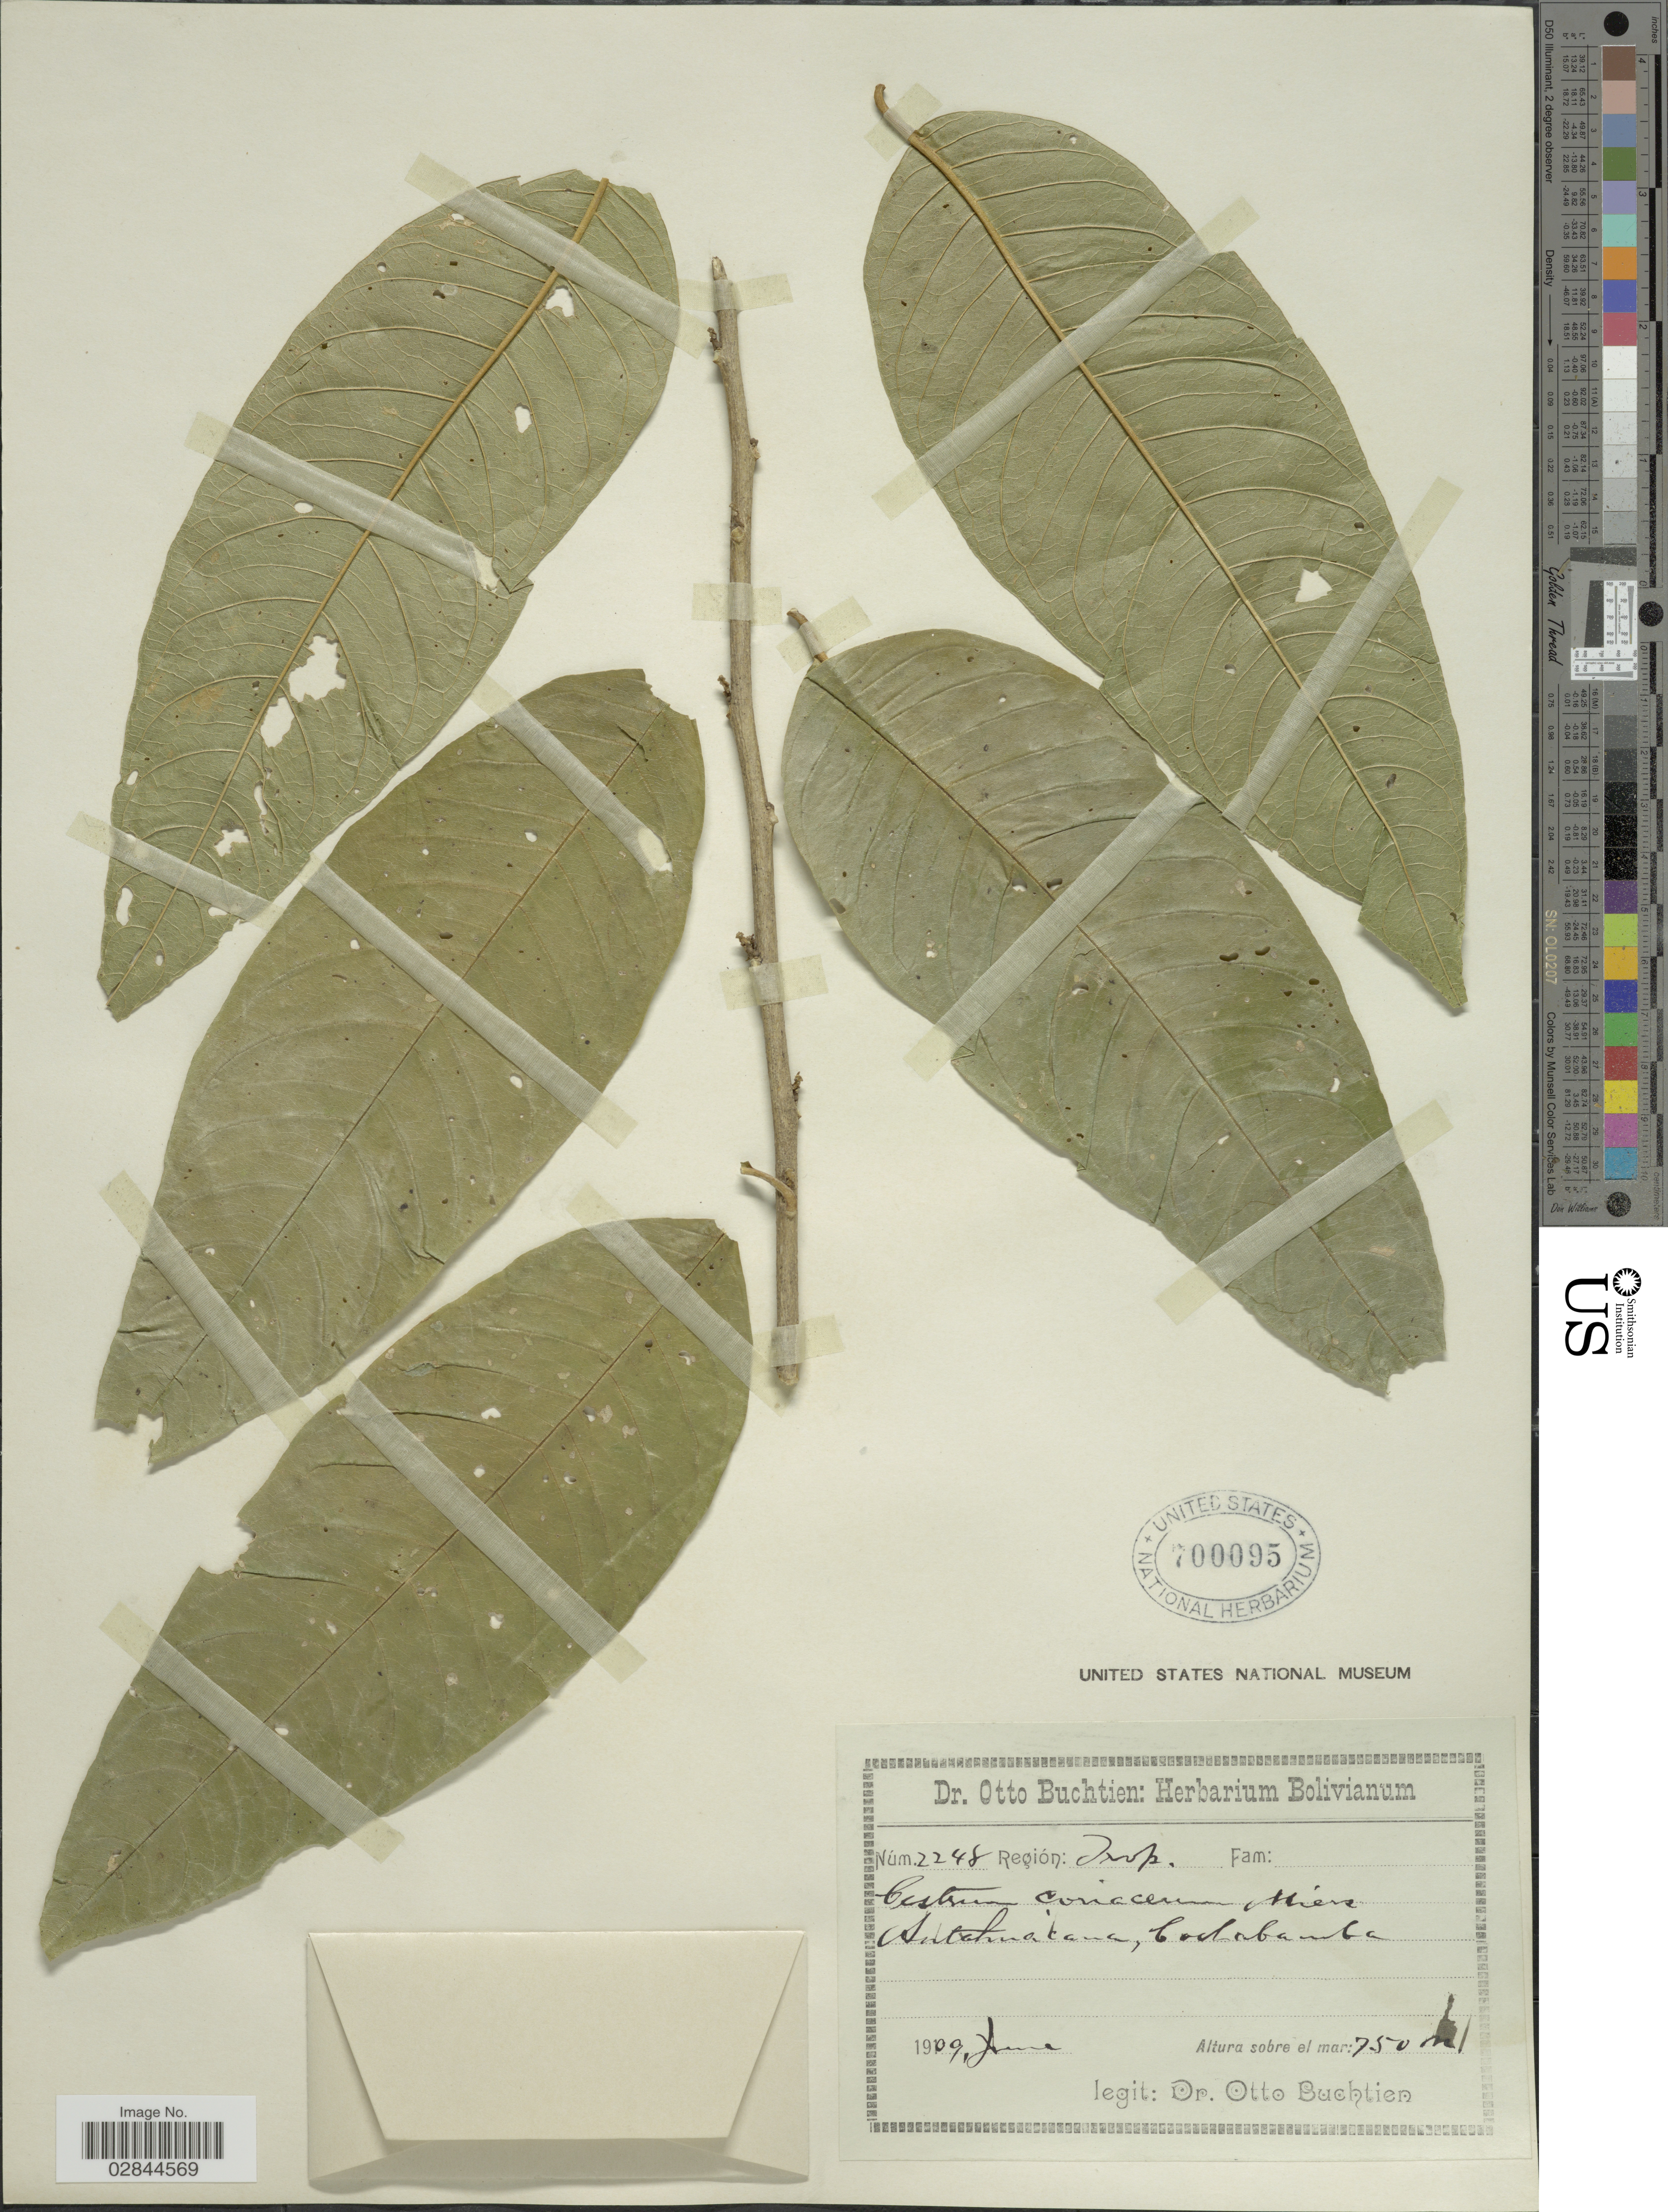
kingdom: Plantae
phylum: Tracheophyta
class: Magnoliopsida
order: Solanales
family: Solanaceae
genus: Cestrum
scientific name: Cestrum coriaceum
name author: Miers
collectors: O. Buchtien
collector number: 2248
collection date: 1909-06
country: Bolivia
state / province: Cochabamba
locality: Región: Trop. Antahuacana.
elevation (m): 750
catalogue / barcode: US 700095